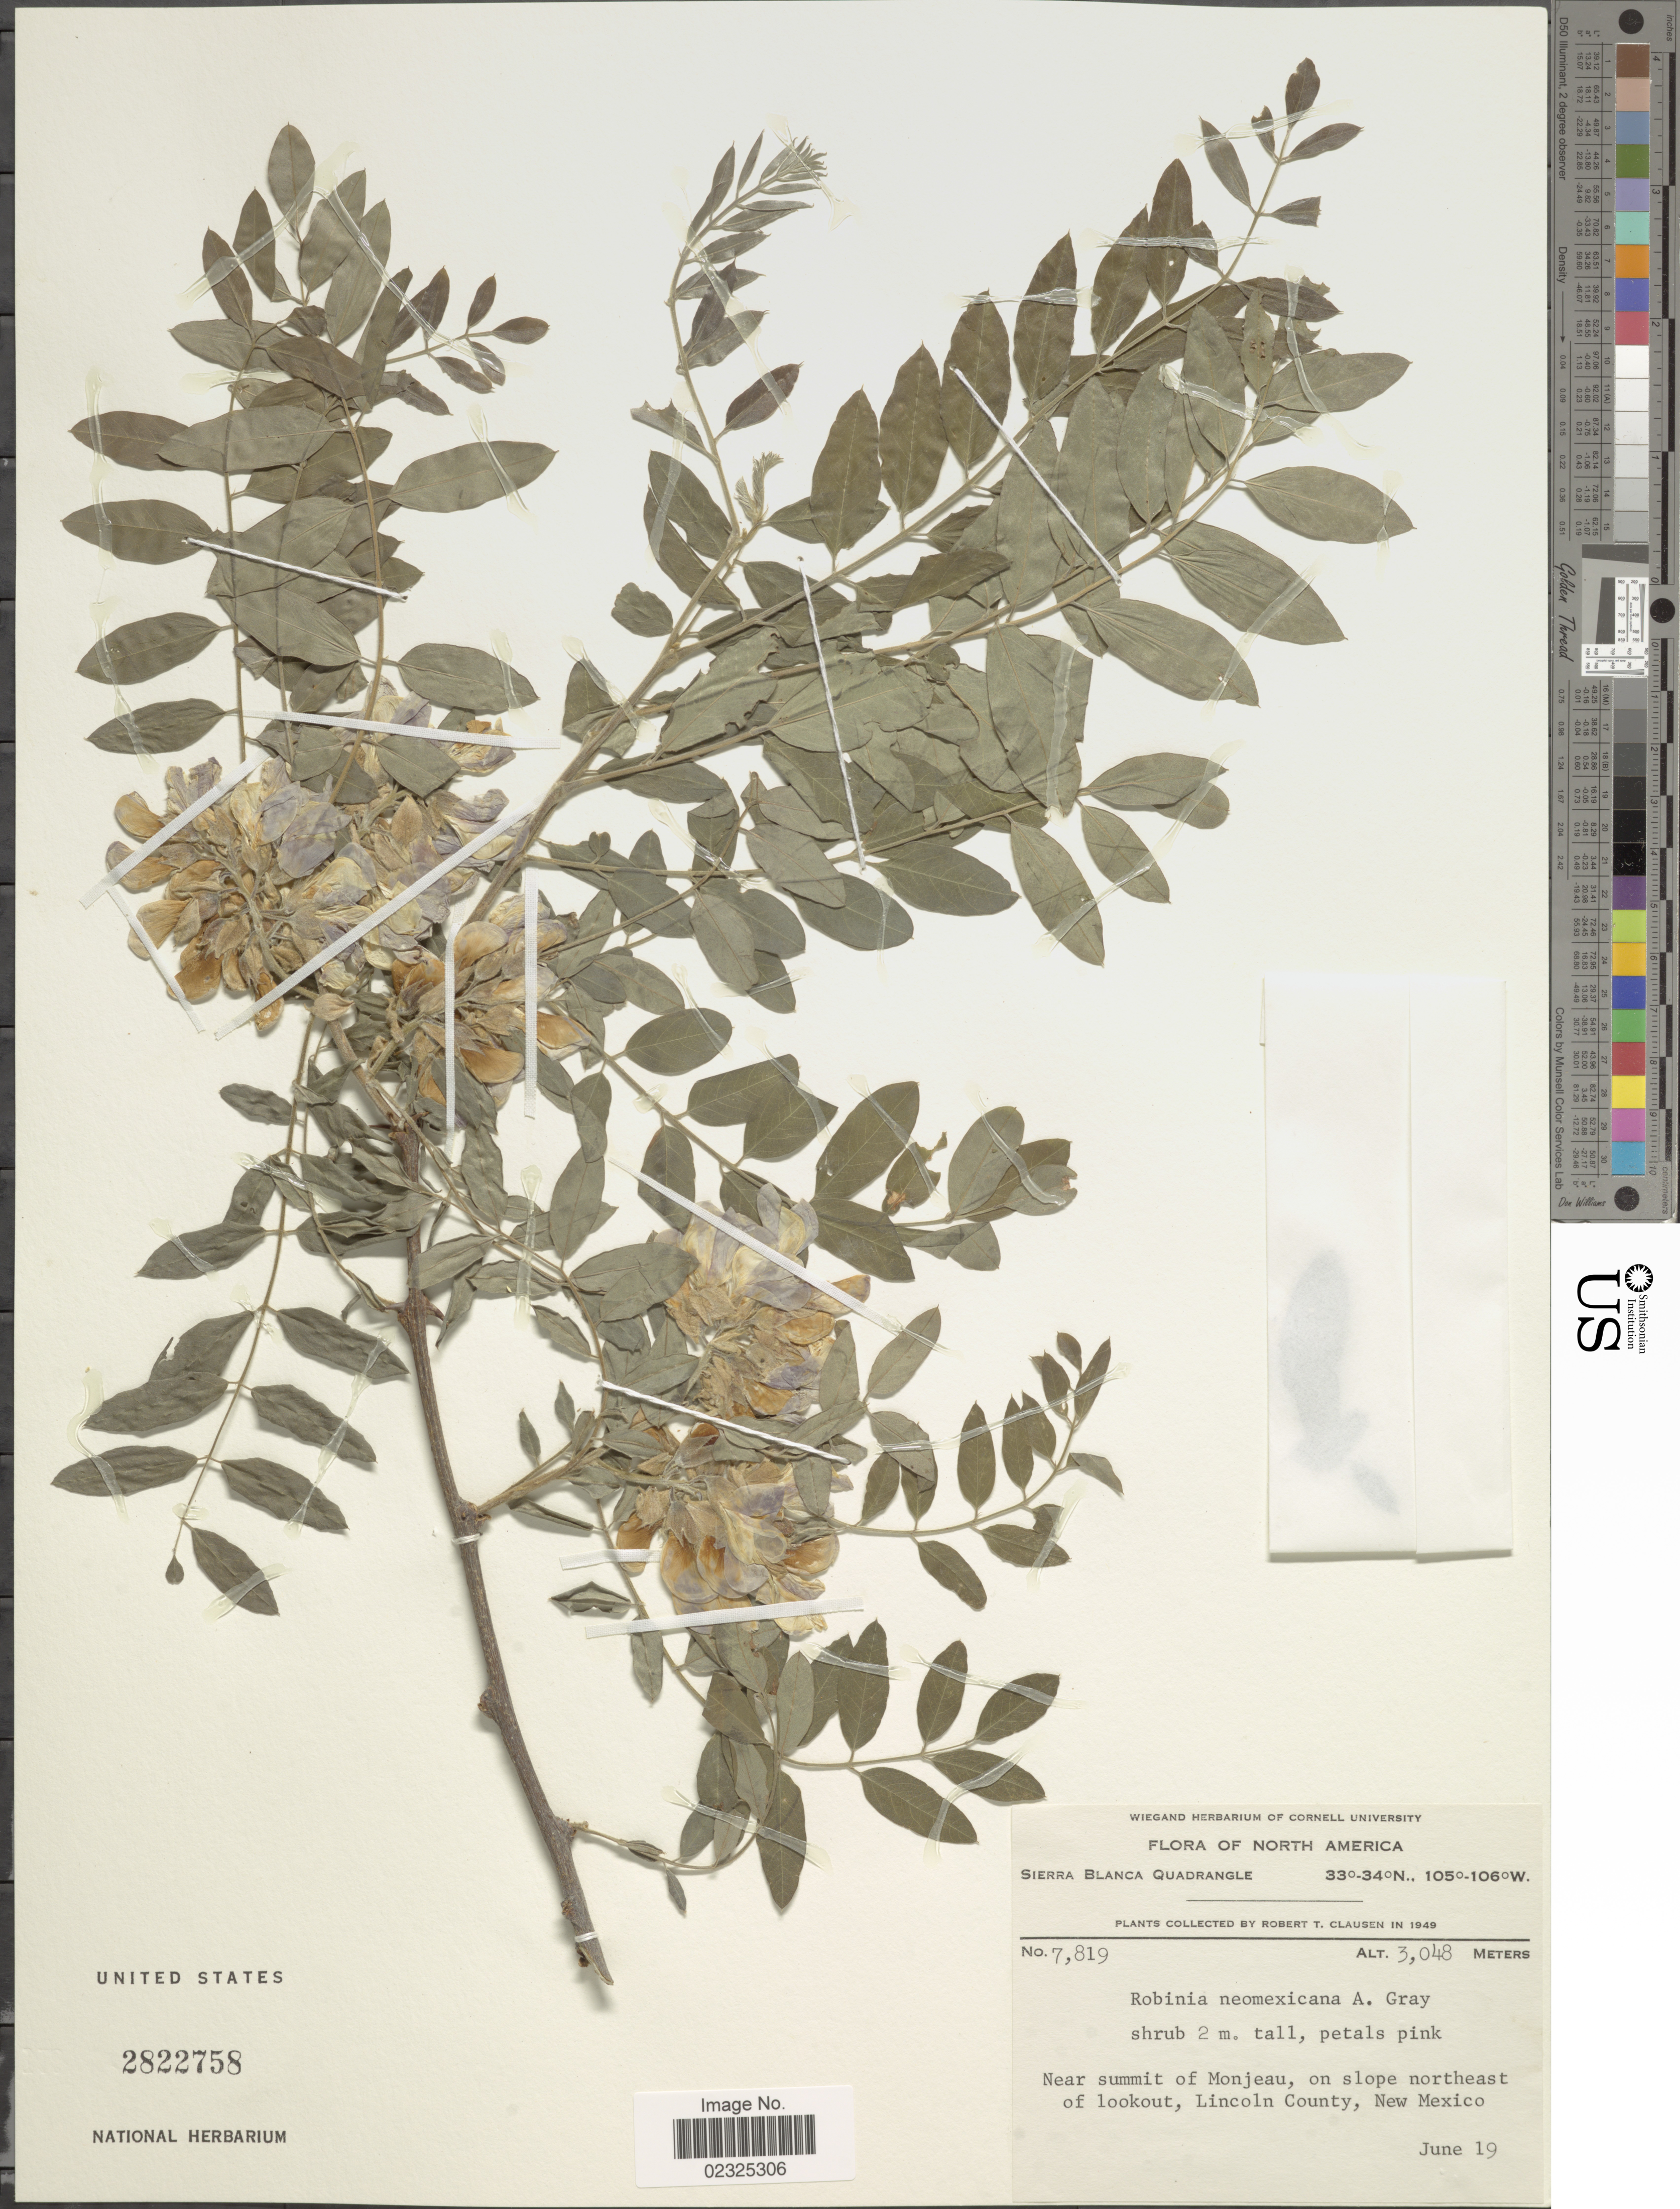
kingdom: Plantae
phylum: Tracheophyta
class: Magnoliopsida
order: Fabales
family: Fabaceae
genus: Robinia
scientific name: Robinia neomexicana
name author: A. Gray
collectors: R. T. Clausen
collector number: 7819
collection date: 1949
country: United States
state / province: New Mexico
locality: Sierra Blanca Quadrangle, near summit of Monjeau, on slope northeast of lookout, Lincoln County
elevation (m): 3048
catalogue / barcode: US 2822758